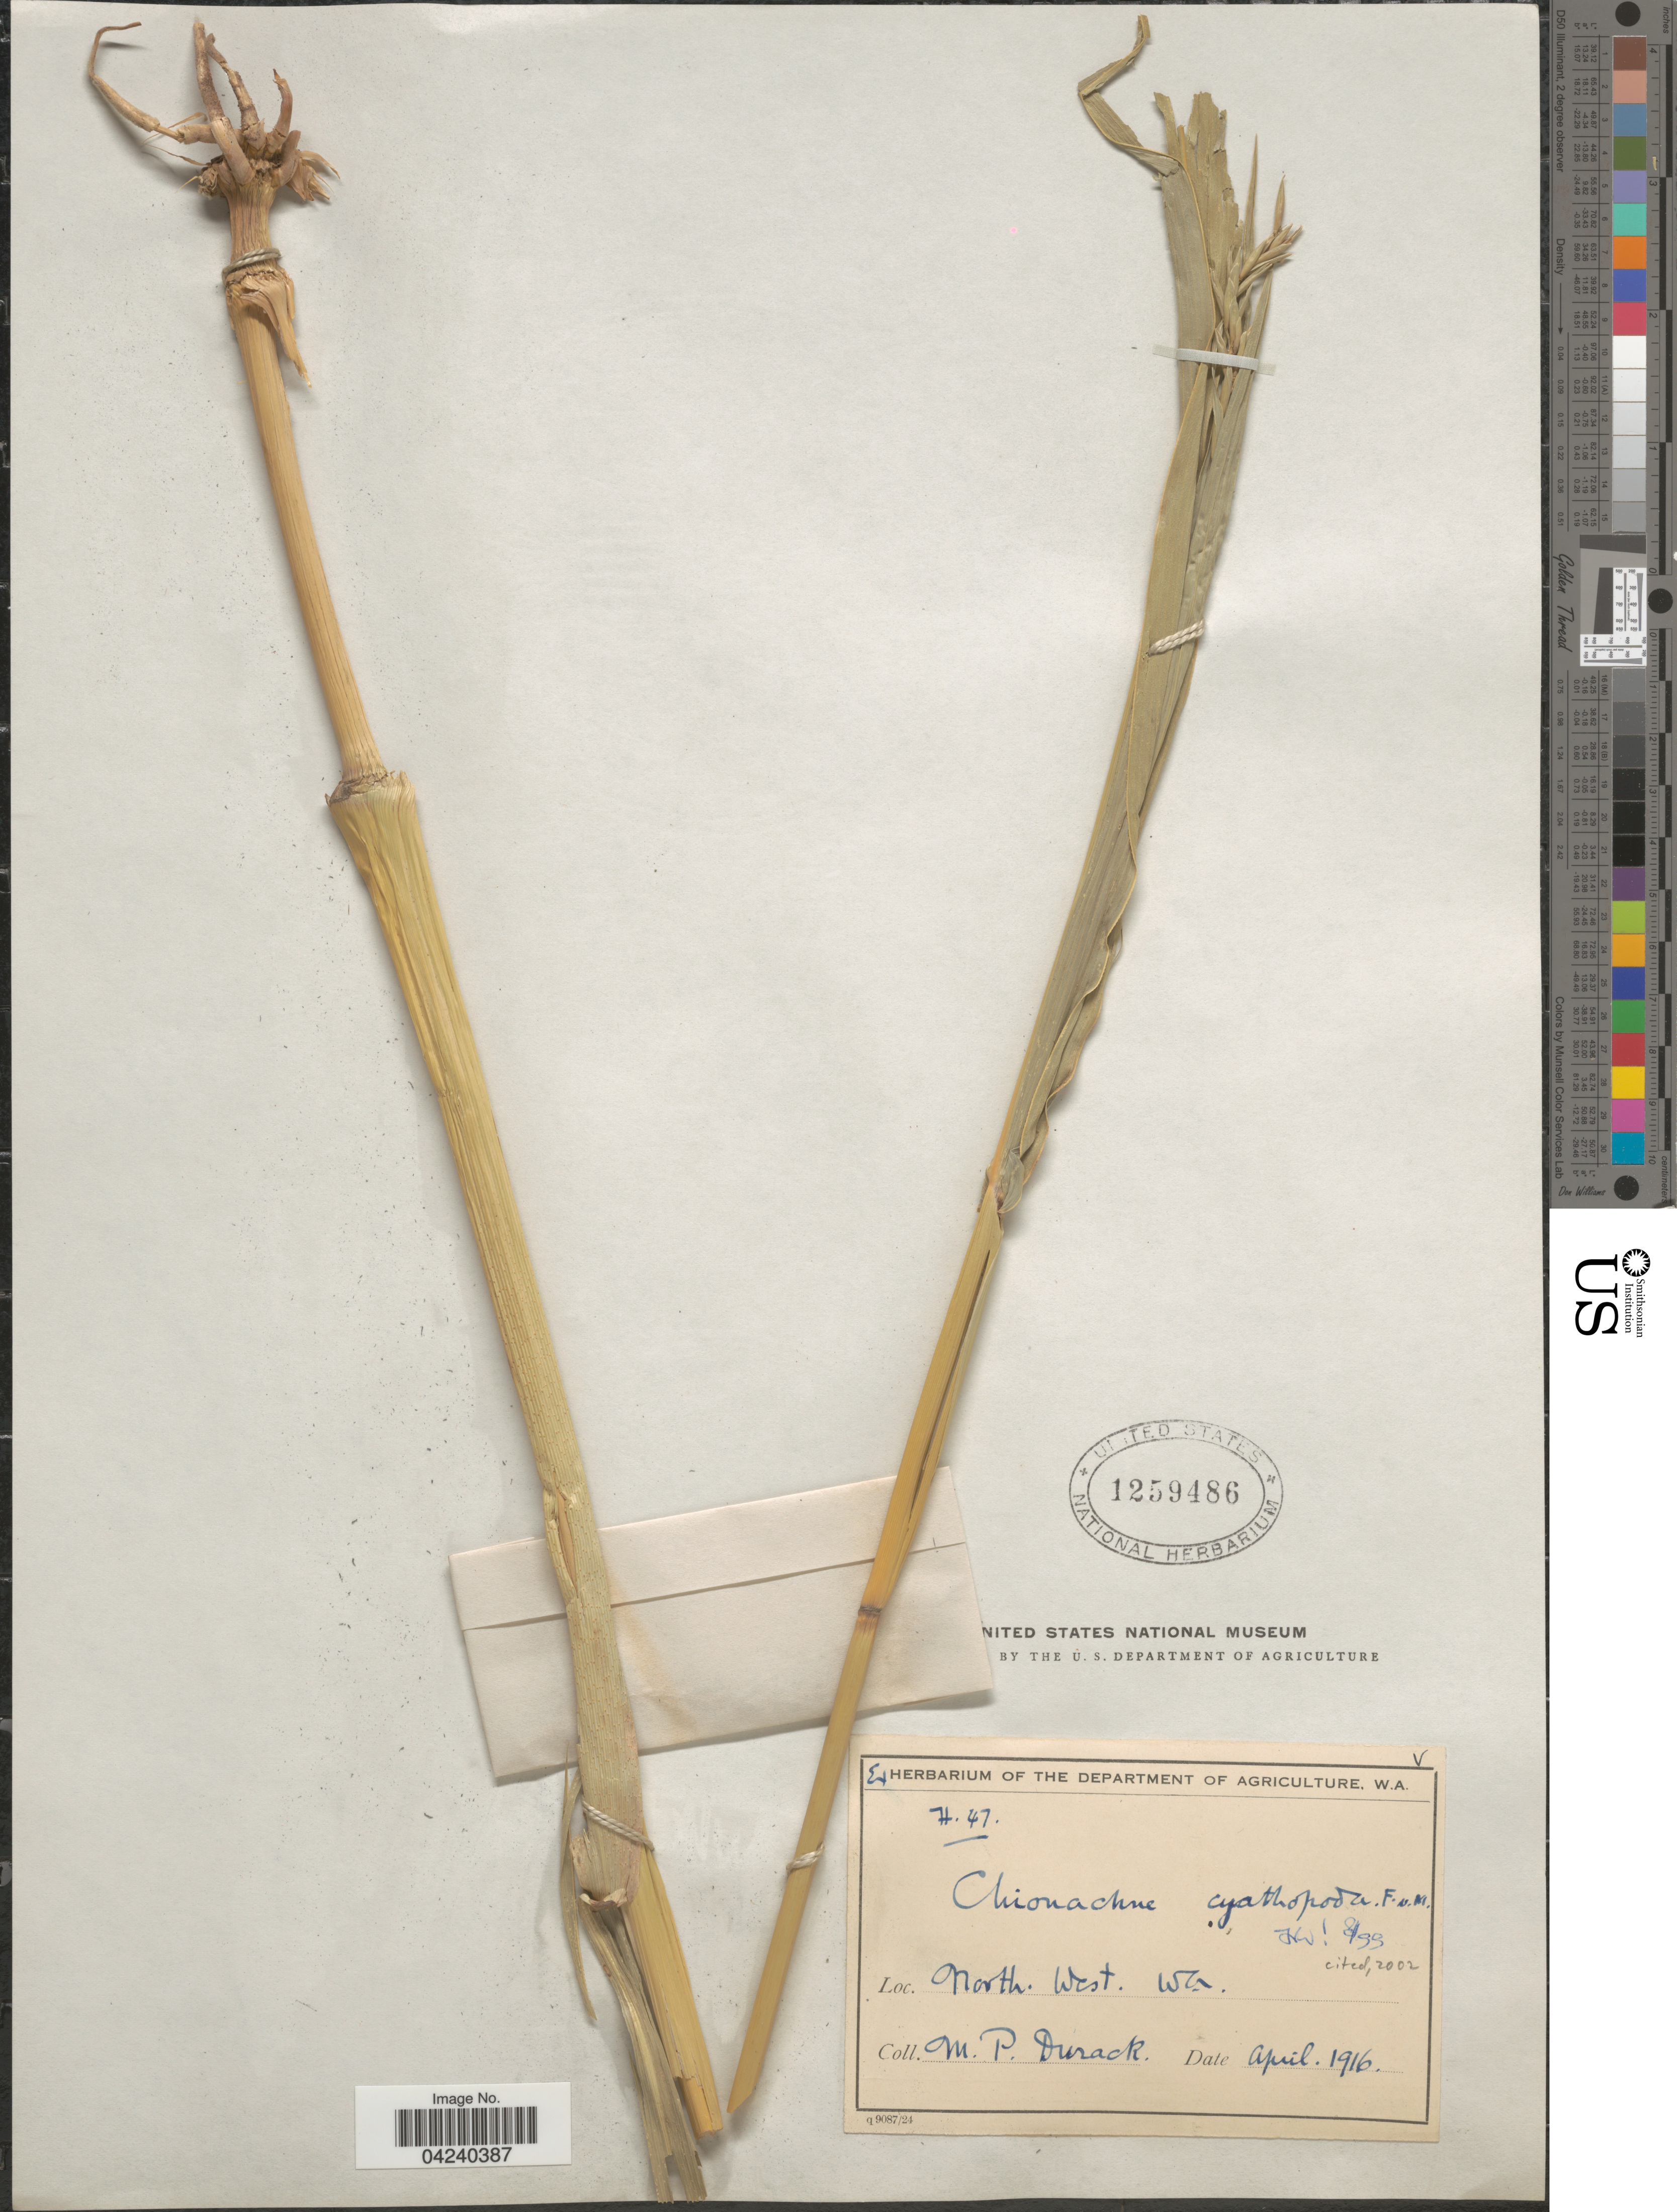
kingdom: Plantae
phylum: Tracheophyta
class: Liliopsida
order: Poales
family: Poaceae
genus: Chionachne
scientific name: Chionachne cyathopoda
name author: (F. Muell.) F. Muell. ex Benth.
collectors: M. Durack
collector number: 47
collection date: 1916-04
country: Australia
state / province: Western Australia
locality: North West.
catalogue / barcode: US 1259486